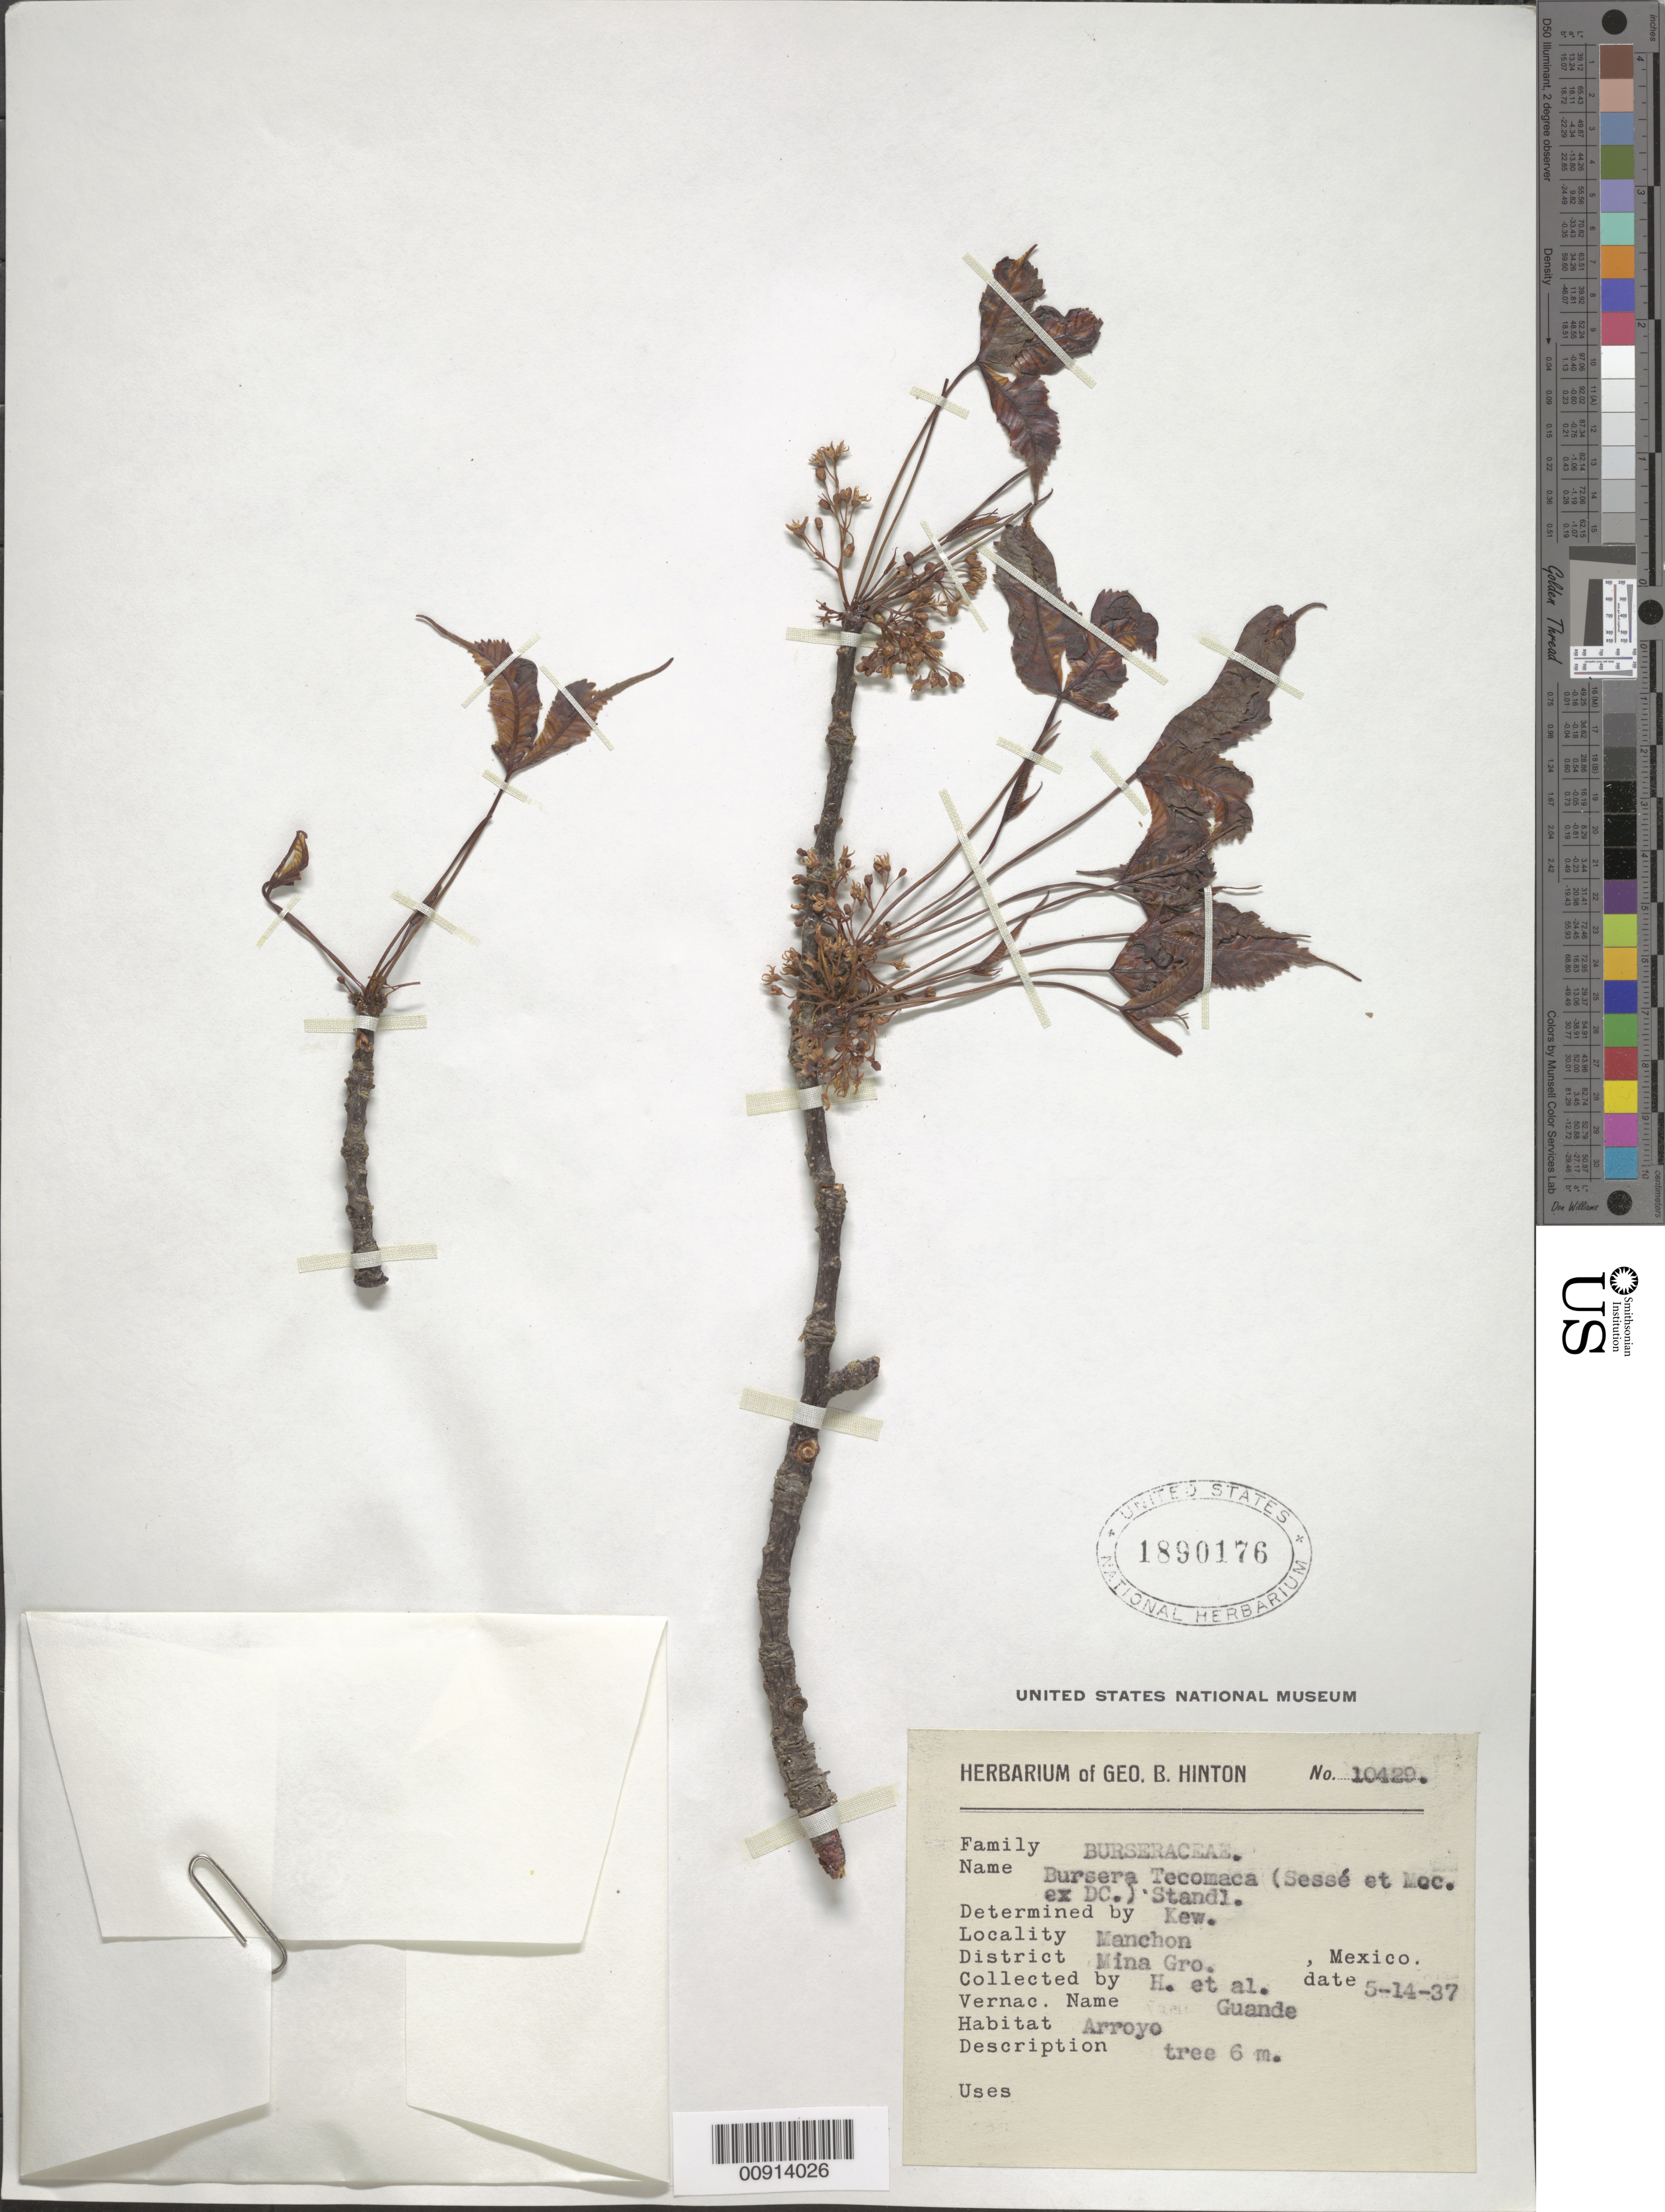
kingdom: Plantae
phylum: Tracheophyta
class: Magnoliopsida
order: Sapindales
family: Burseraceae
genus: Bursera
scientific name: Bursera tecomaca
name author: (Sessé & Moc. ex DC.) Standl.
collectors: G. B. Hinton & et al.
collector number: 10429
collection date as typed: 14 May 1937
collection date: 1937-05-14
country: Mexico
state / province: Guerrero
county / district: Mina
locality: Manchon, Distr. Mina, Guerrero.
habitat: Arroyo.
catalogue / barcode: US 1890176